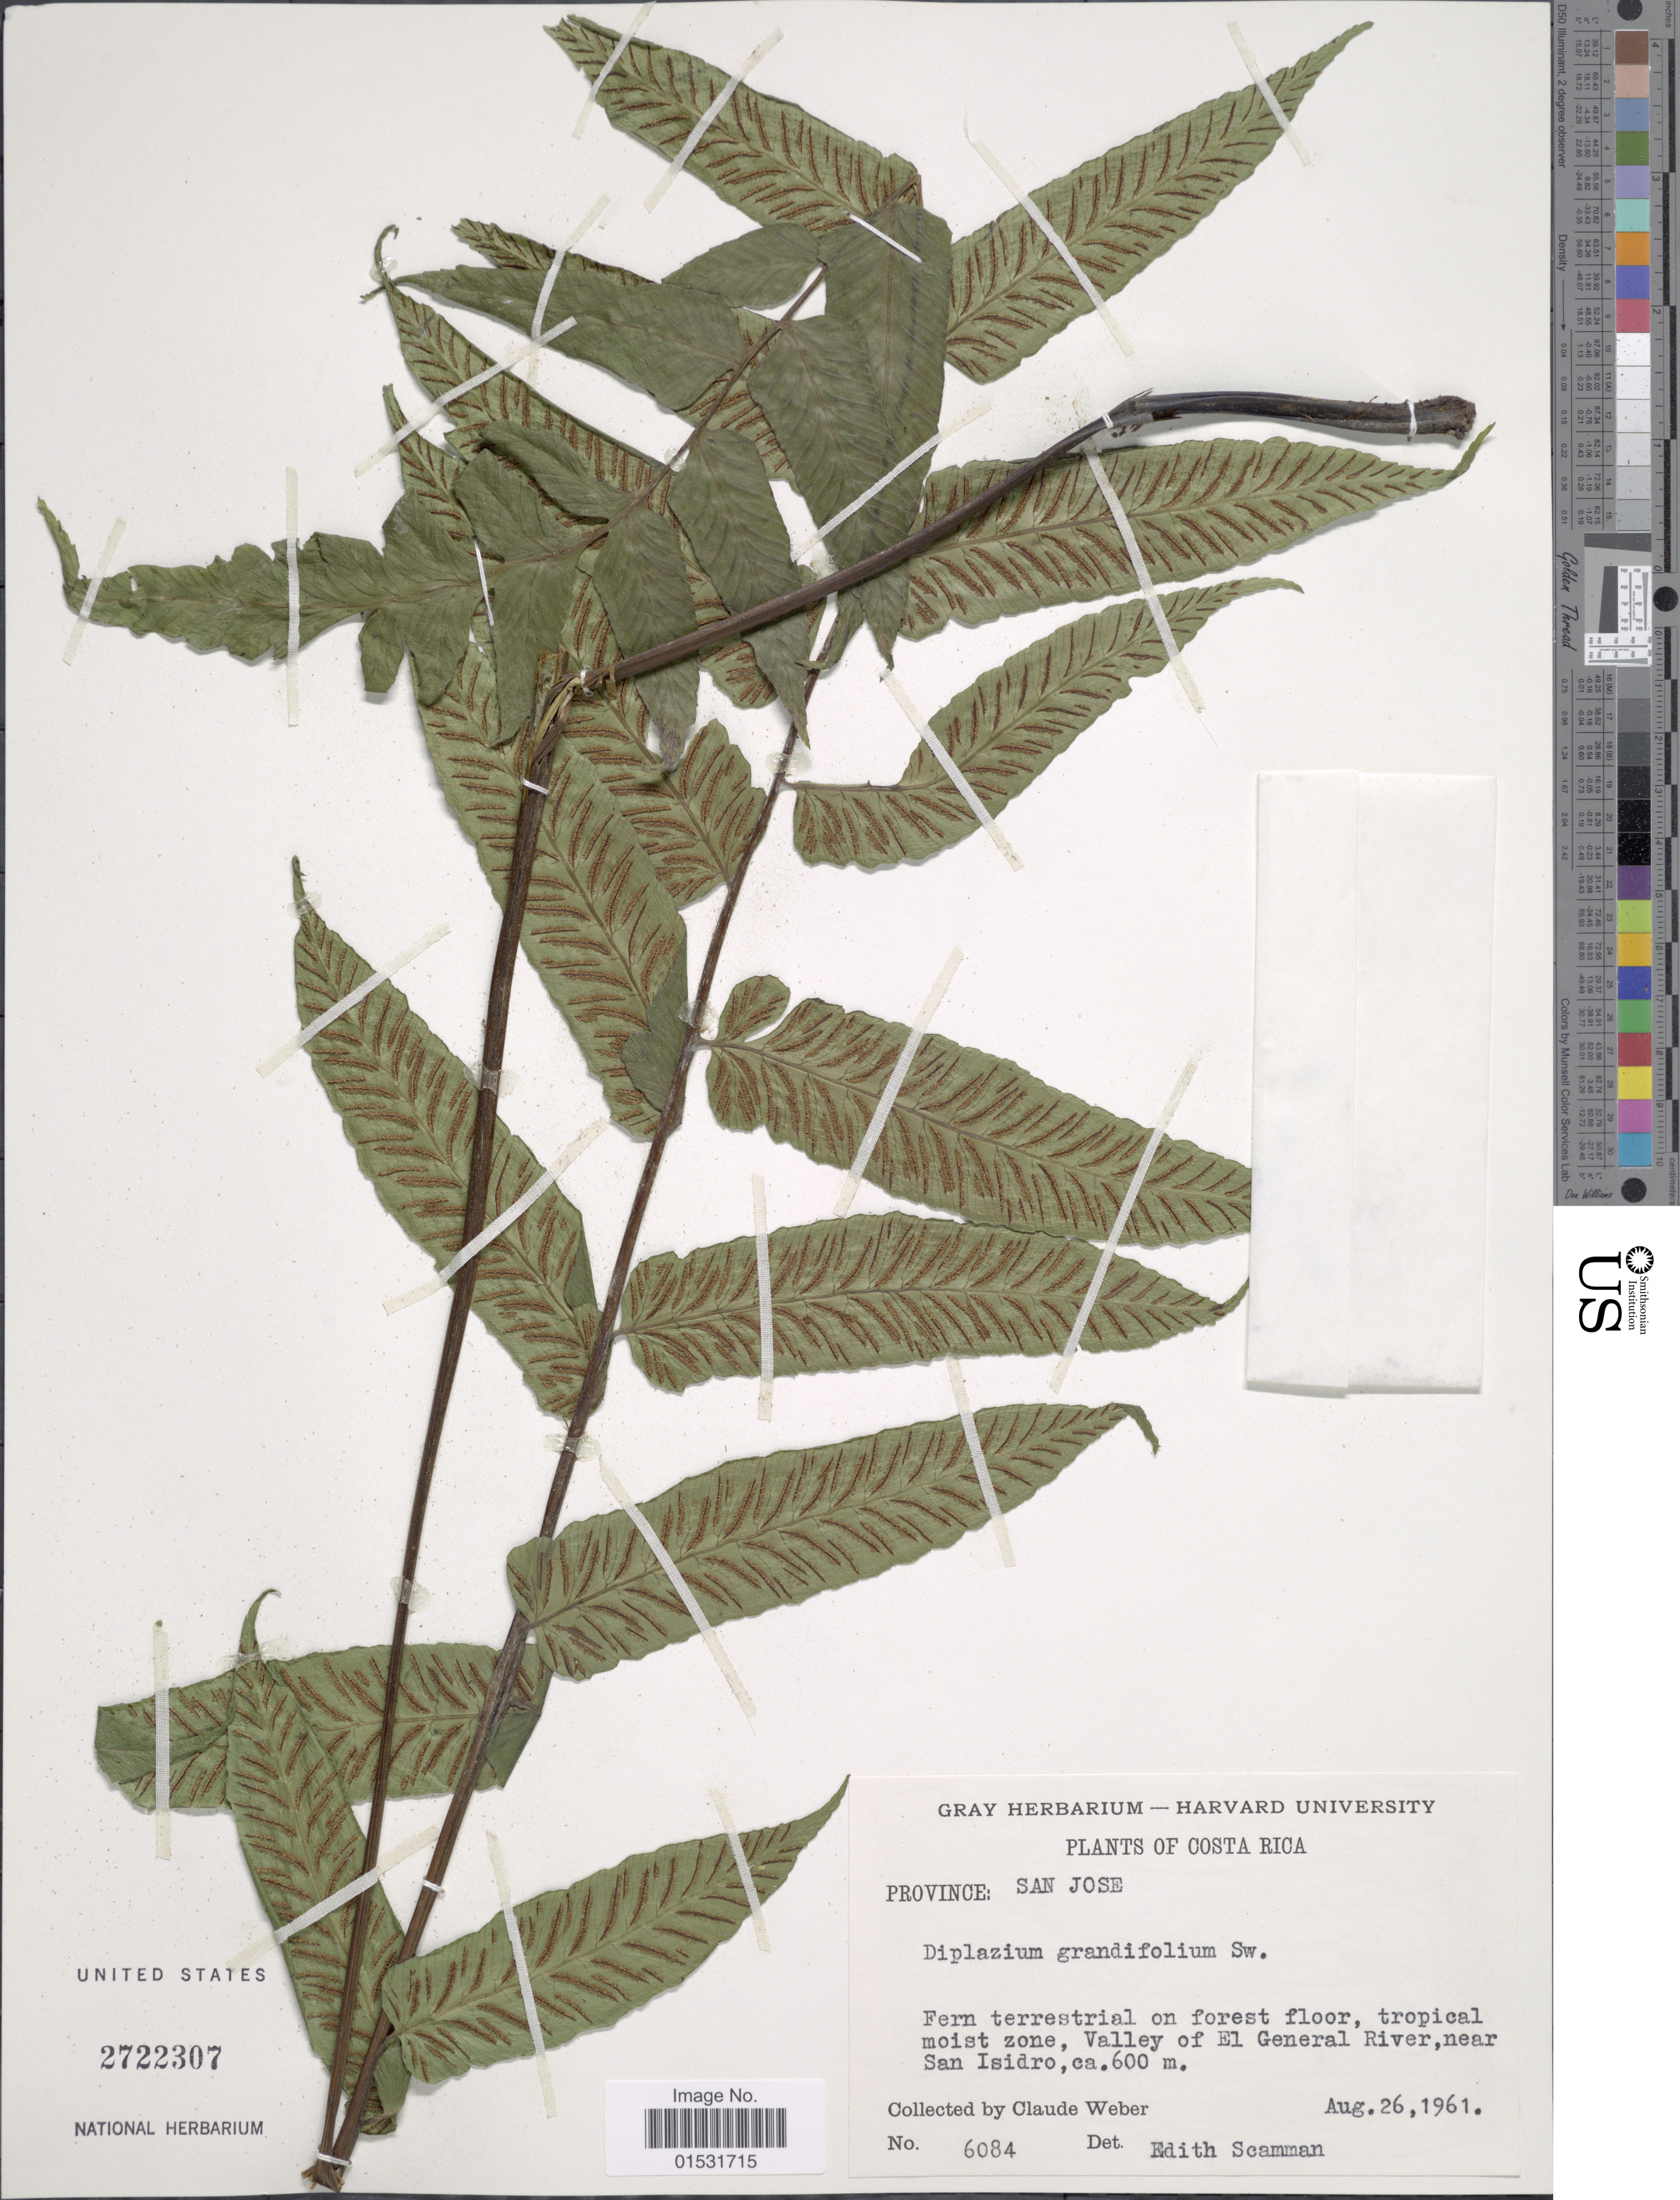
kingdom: Plantae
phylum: Tracheophyta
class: Polypodiopsida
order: Polypodiales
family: Athyriaceae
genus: Diplazium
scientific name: Diplazium grandifolium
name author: Sw.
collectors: C. Weber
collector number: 6084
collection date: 1961-08-26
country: Costa Rica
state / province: San José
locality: Valley of El General River, near San Isidro.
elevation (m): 600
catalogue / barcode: US 2722307